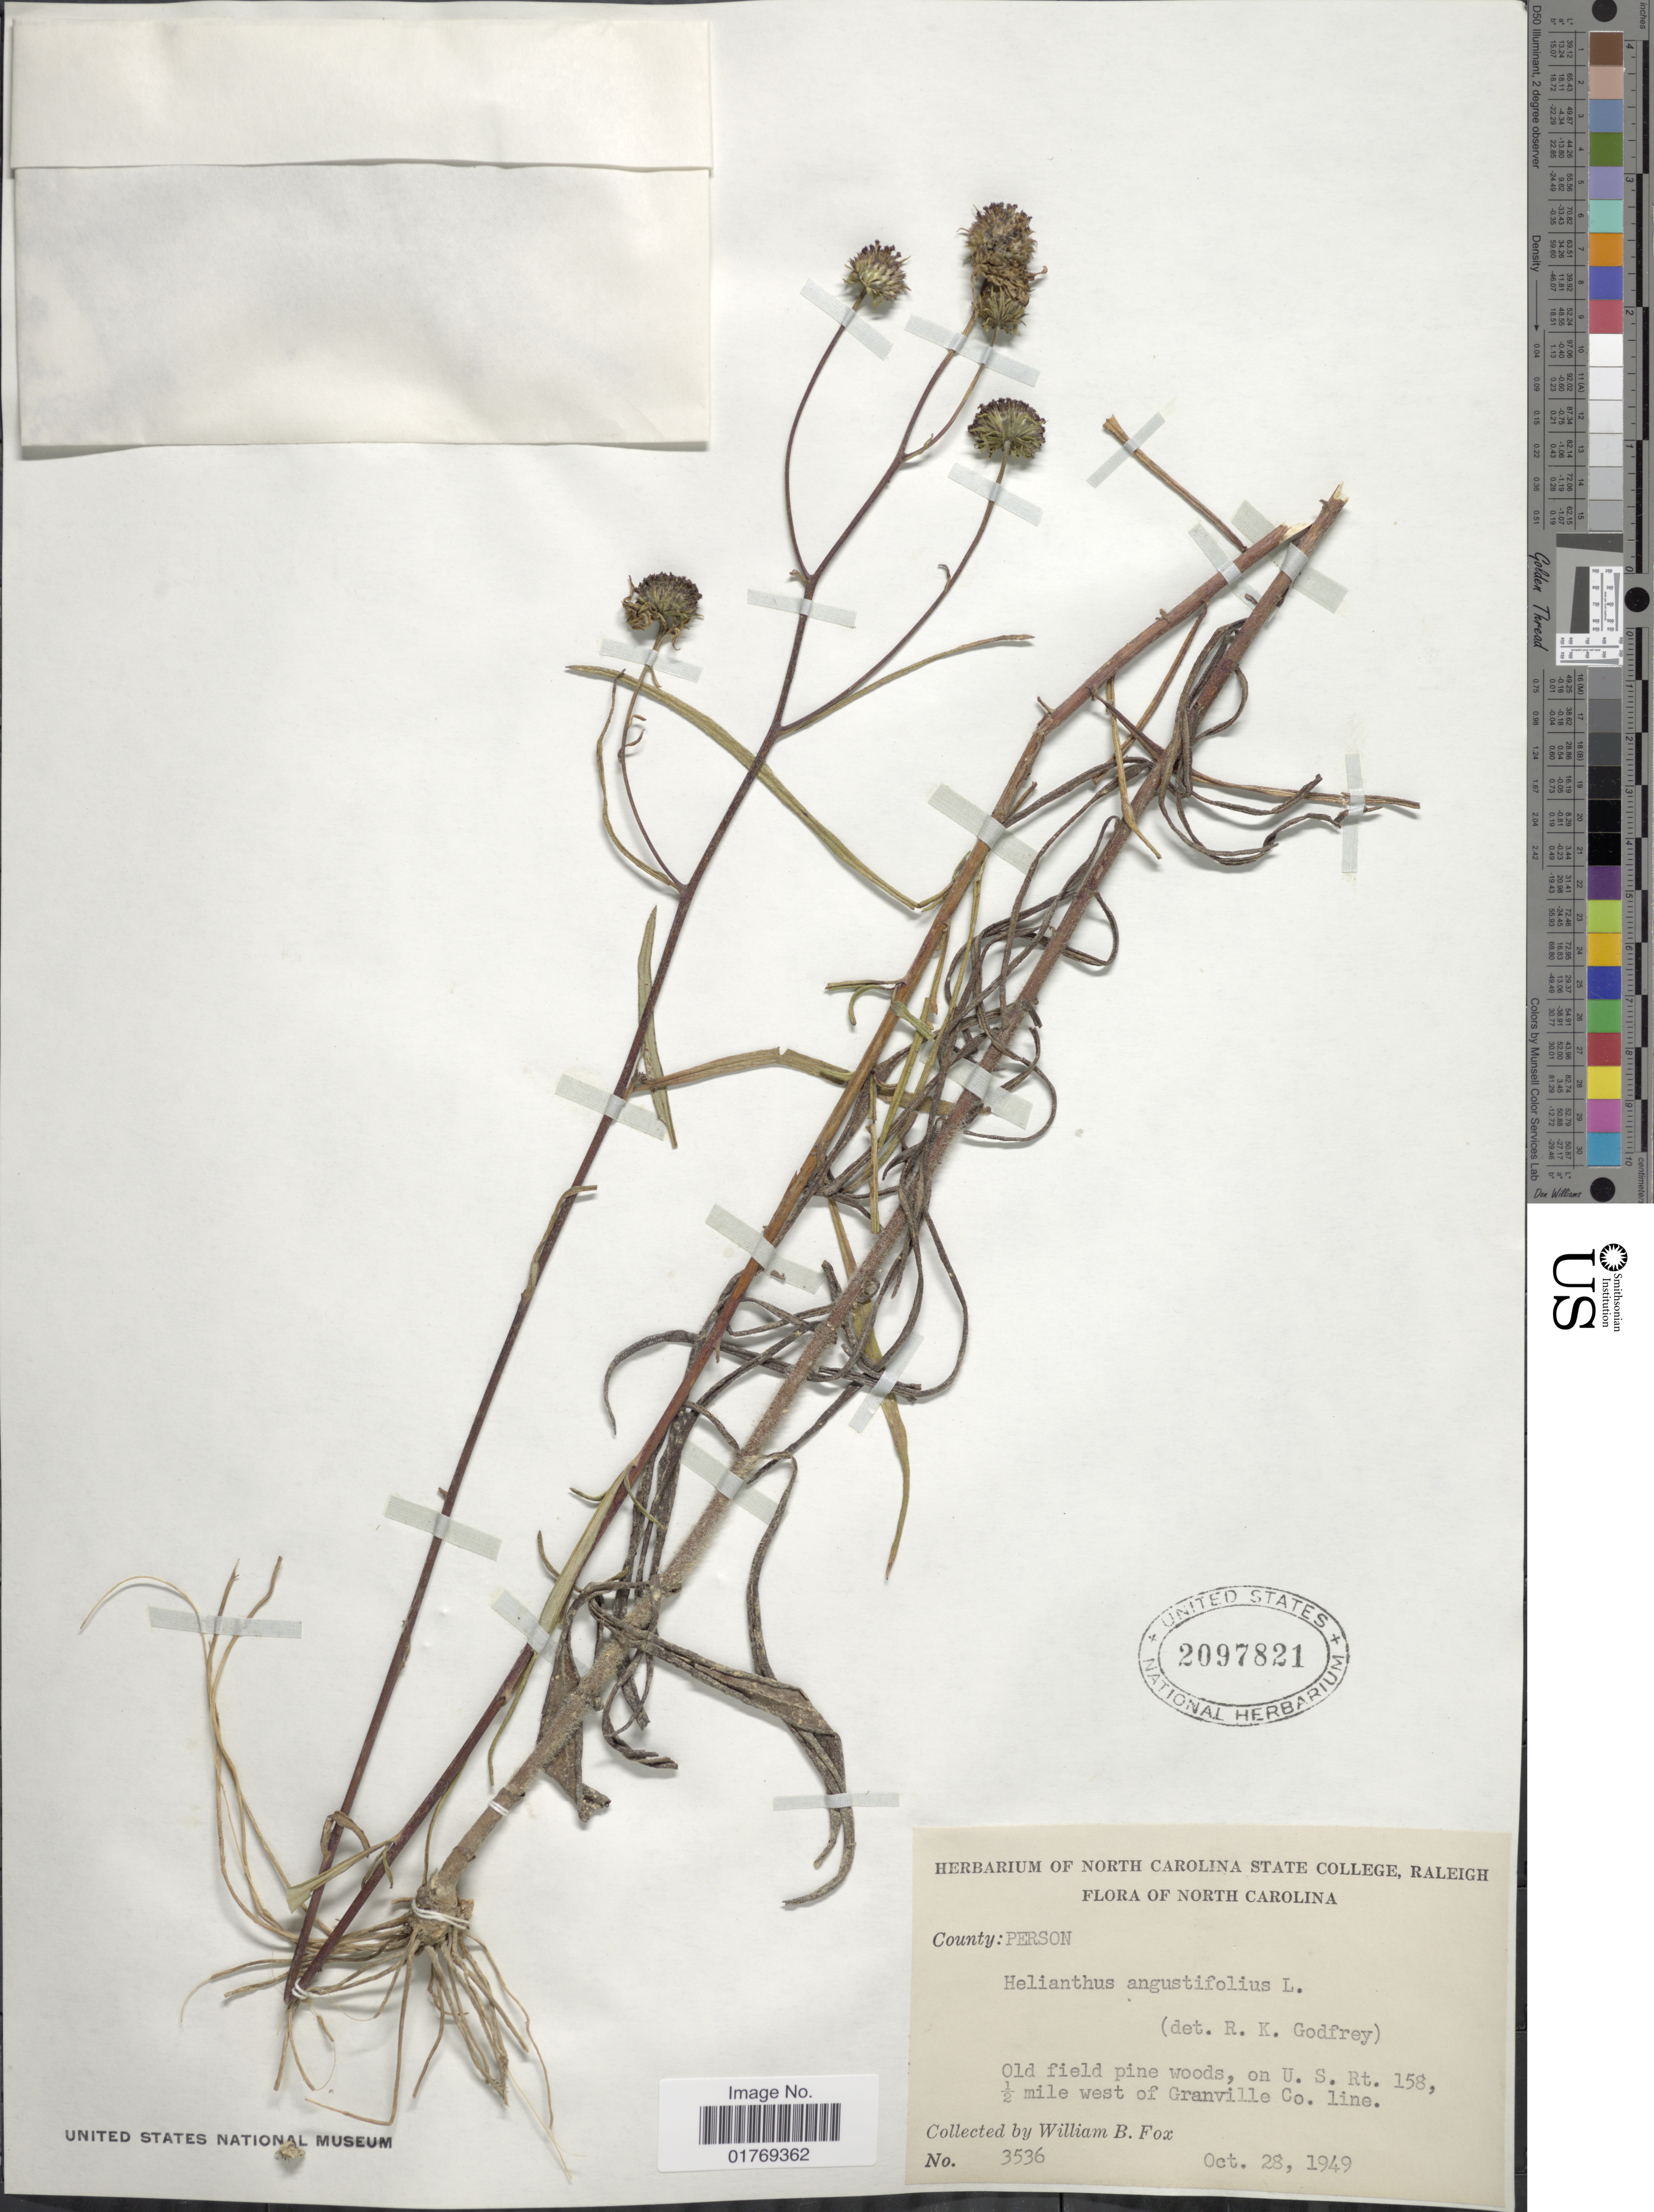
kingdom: Plantae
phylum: Tracheophyta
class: Magnoliopsida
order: Asterales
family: Asteraceae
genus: Helianthus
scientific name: Helianthus angustifolius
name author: L.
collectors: W. B. Fox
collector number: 3536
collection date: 1949-10-28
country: United States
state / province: North Carolina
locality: County: Person. Old field pine woods, on U.S. Rt. 158, ½ mile west of Granville Co. line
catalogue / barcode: US 2097821